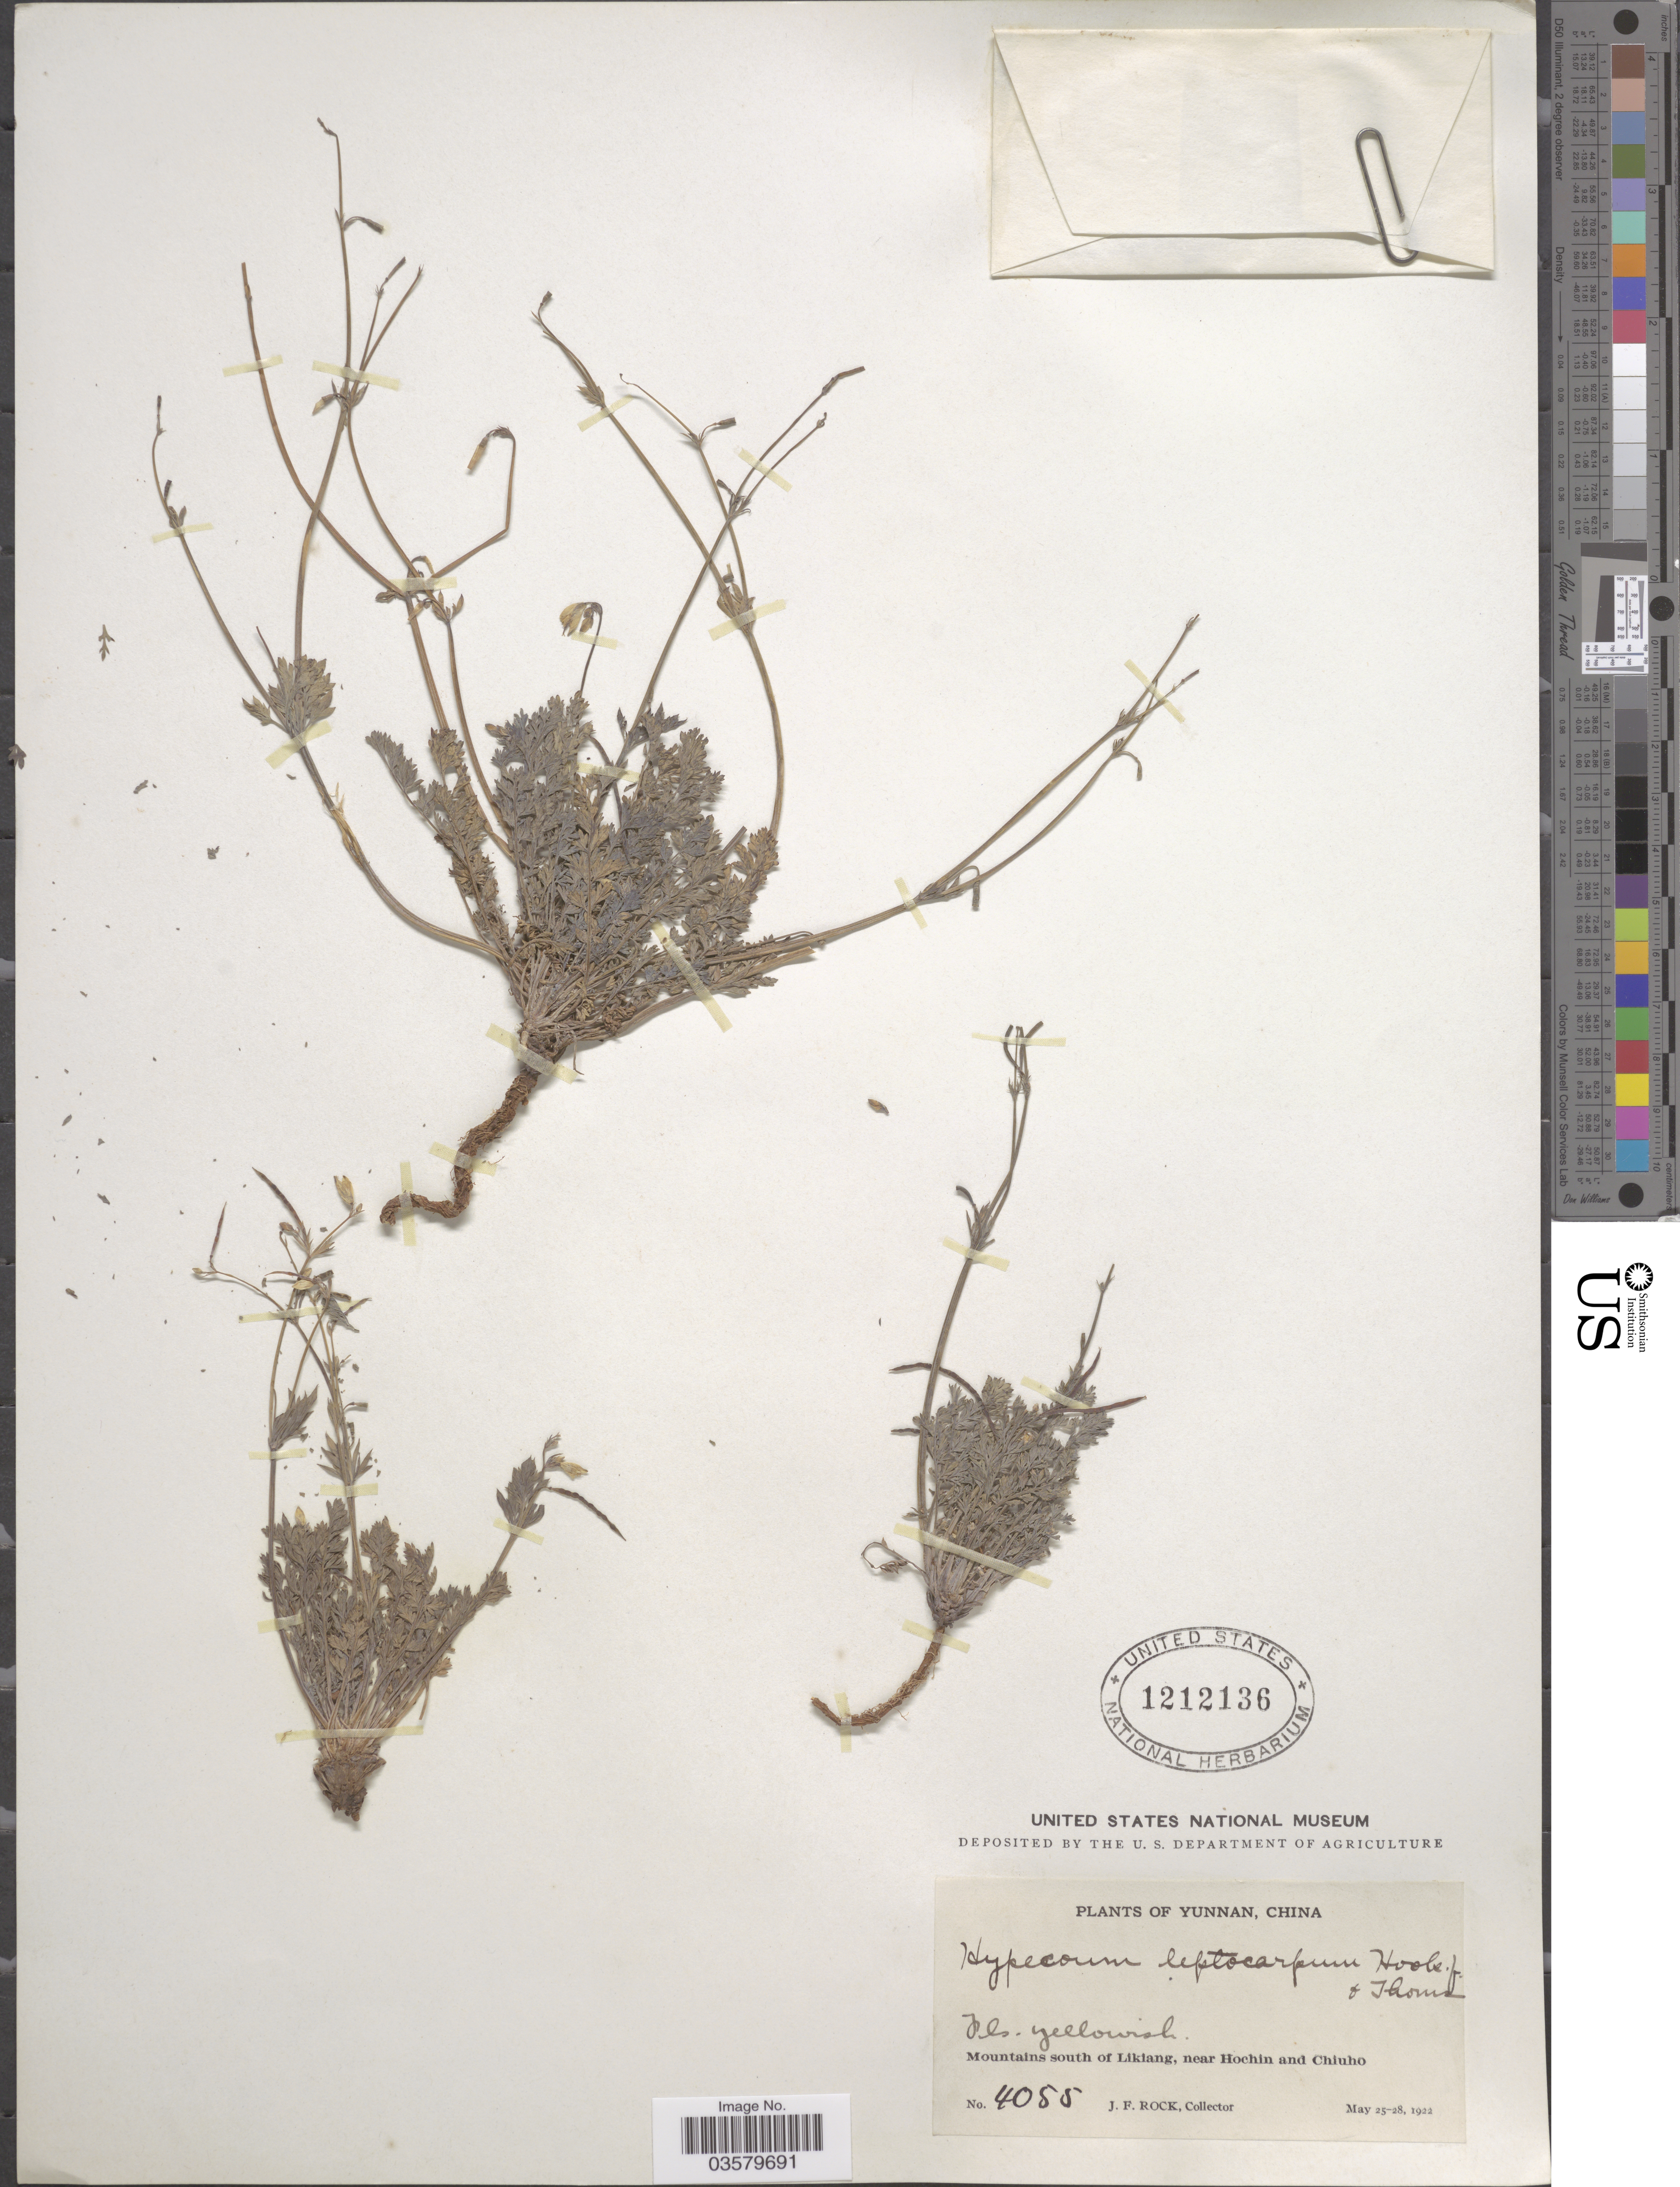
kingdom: Plantae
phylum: Tracheophyta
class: Magnoliopsida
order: Ranunculales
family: Papaveraceae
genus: Hypecoum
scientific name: Hypecoum leptocarpum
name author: Hook. f. & Thomson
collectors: J. Rock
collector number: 4055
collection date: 1922-05-25/1922-05-28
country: China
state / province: Yunnan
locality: Mountains south of Likiang, near Hochin and Chiuho.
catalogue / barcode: US 1212136